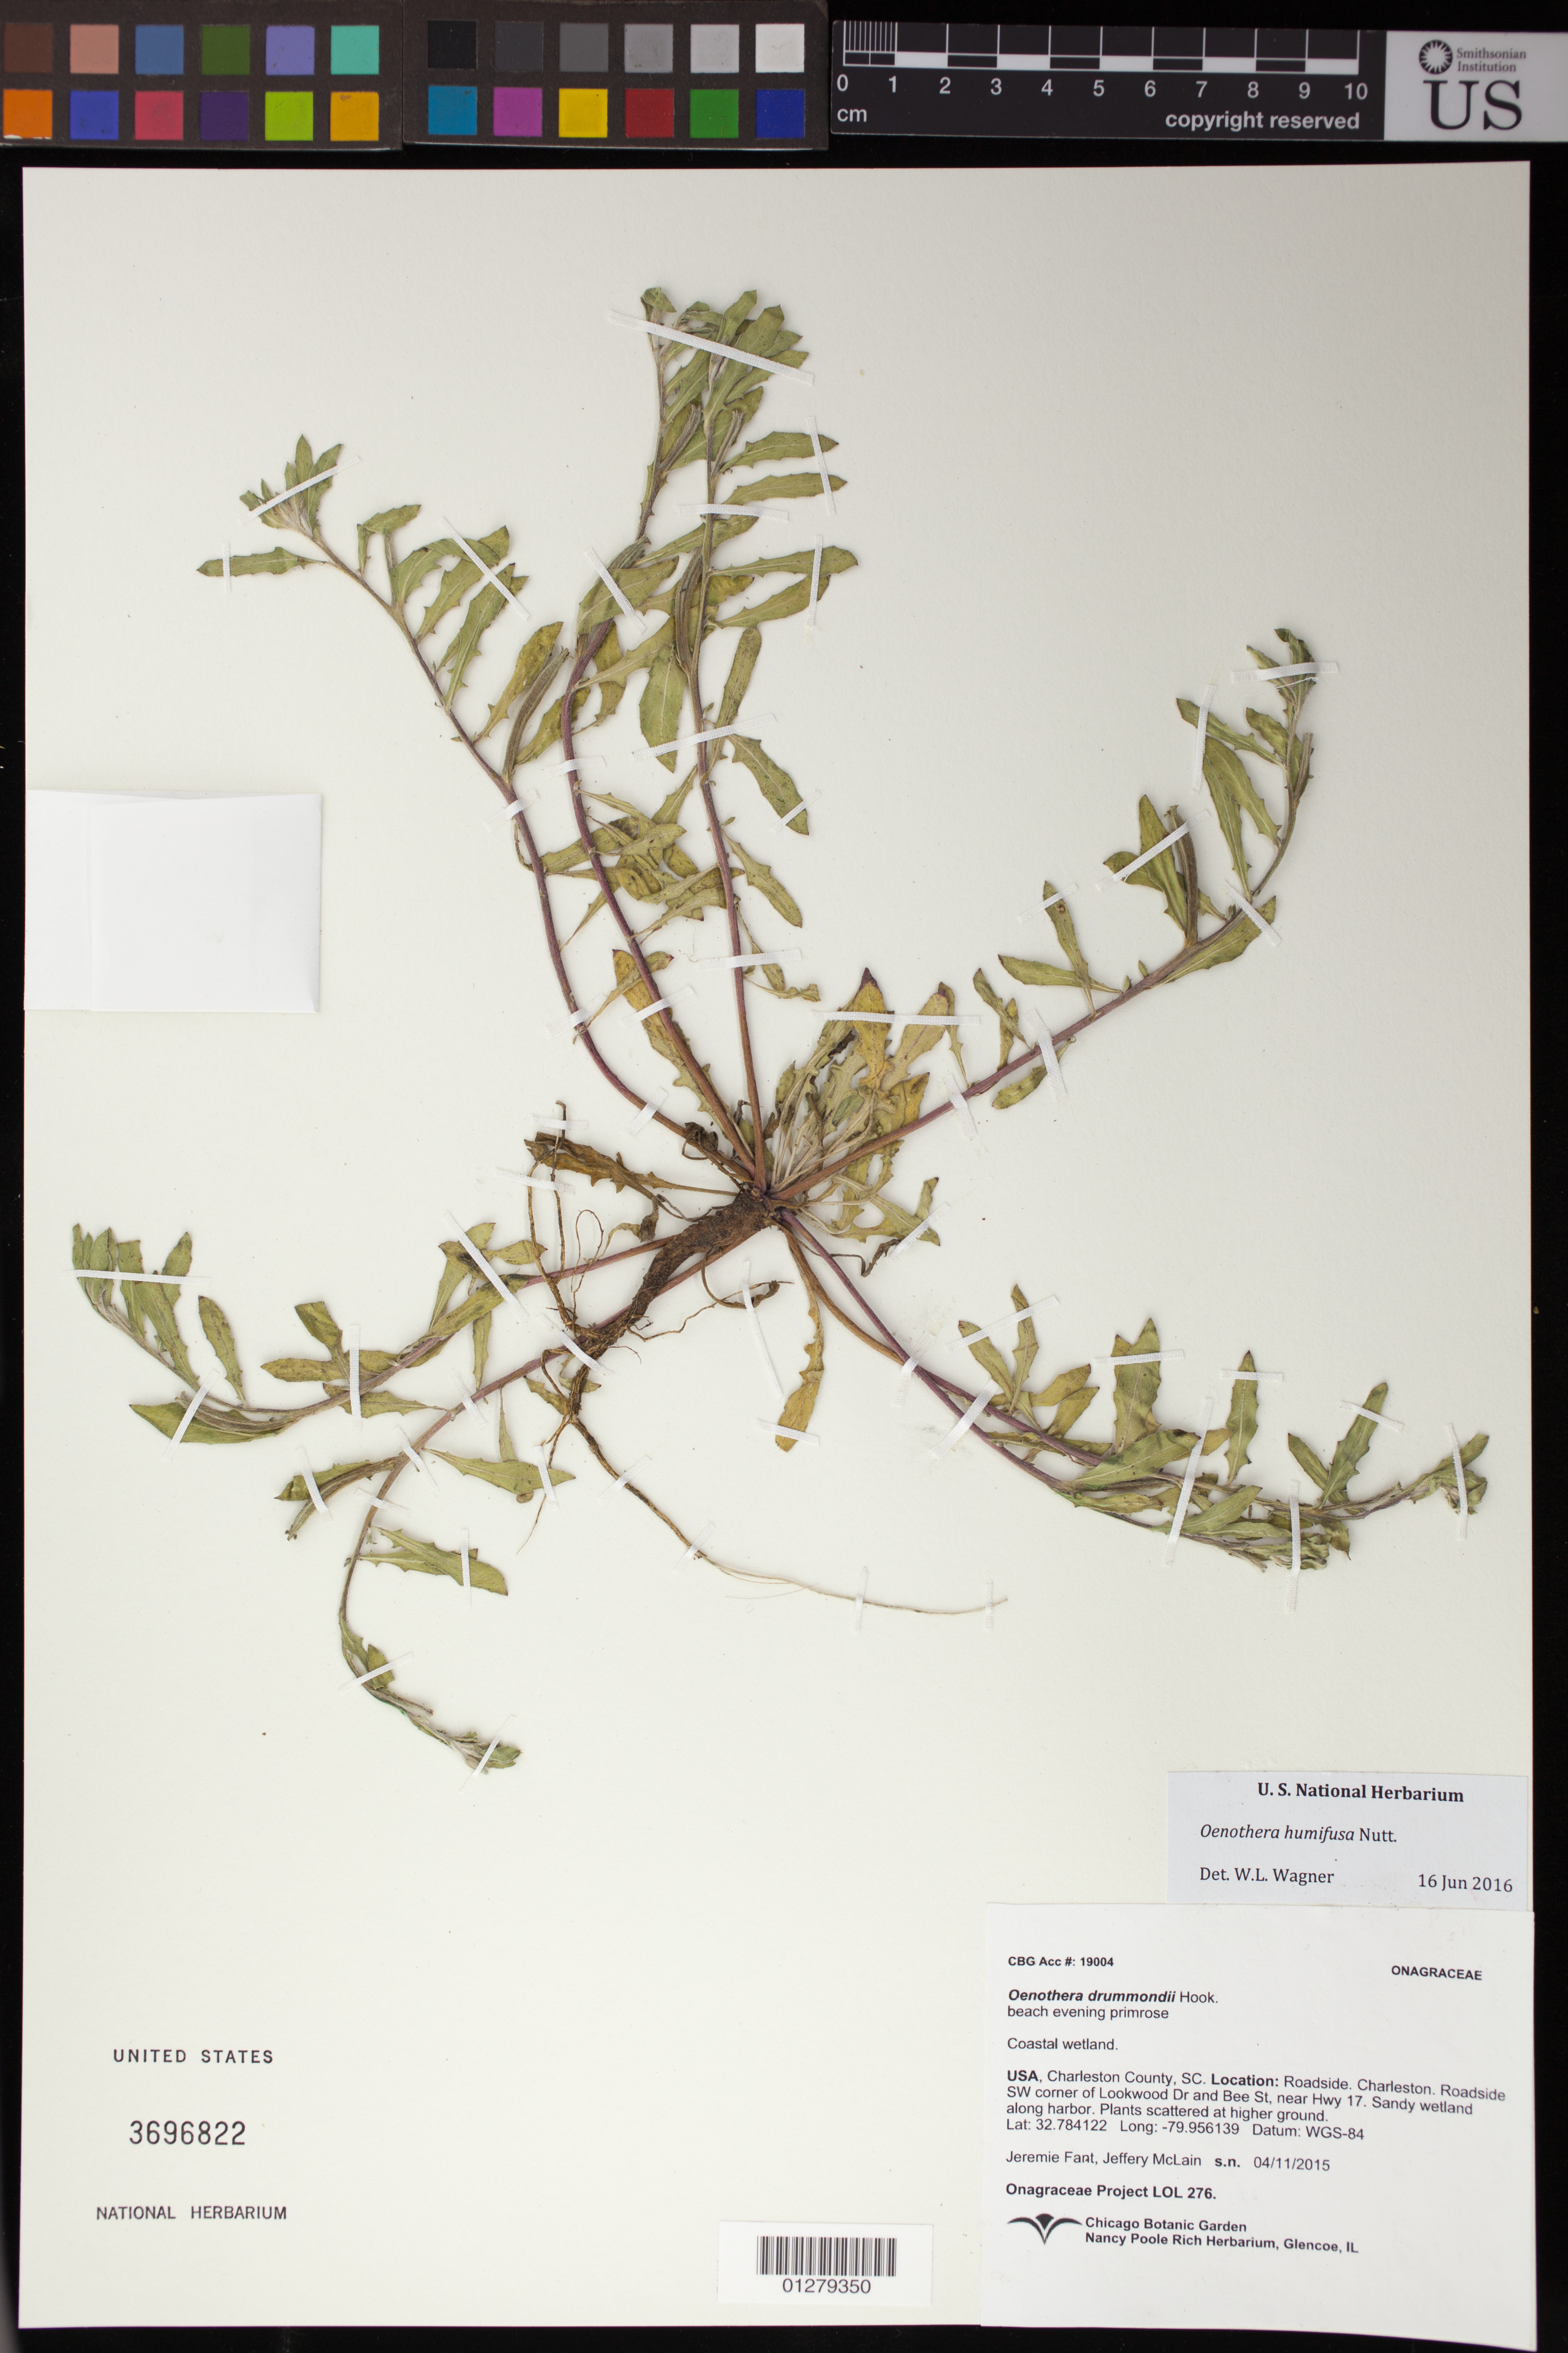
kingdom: Plantae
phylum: Tracheophyta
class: Magnoliopsida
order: Myrtales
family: Onagraceae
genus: Oenothera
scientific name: Oenothera humifusa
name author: Nutt.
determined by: Wagner, W. L., (BOT), Smithsonian Institution - National Museum of Natural History (UNITED STATES)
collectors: J. Fant & J. McLain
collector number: LOL 276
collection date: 2015-04-11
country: United States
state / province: South Carolina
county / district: Charleston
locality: Roadside SW corner of Lookwood Dr and Bee St, near Hwy 17. Sandy wetland along harbor. Plants scattered at higher ground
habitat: Coastal wetland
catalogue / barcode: US 3696822